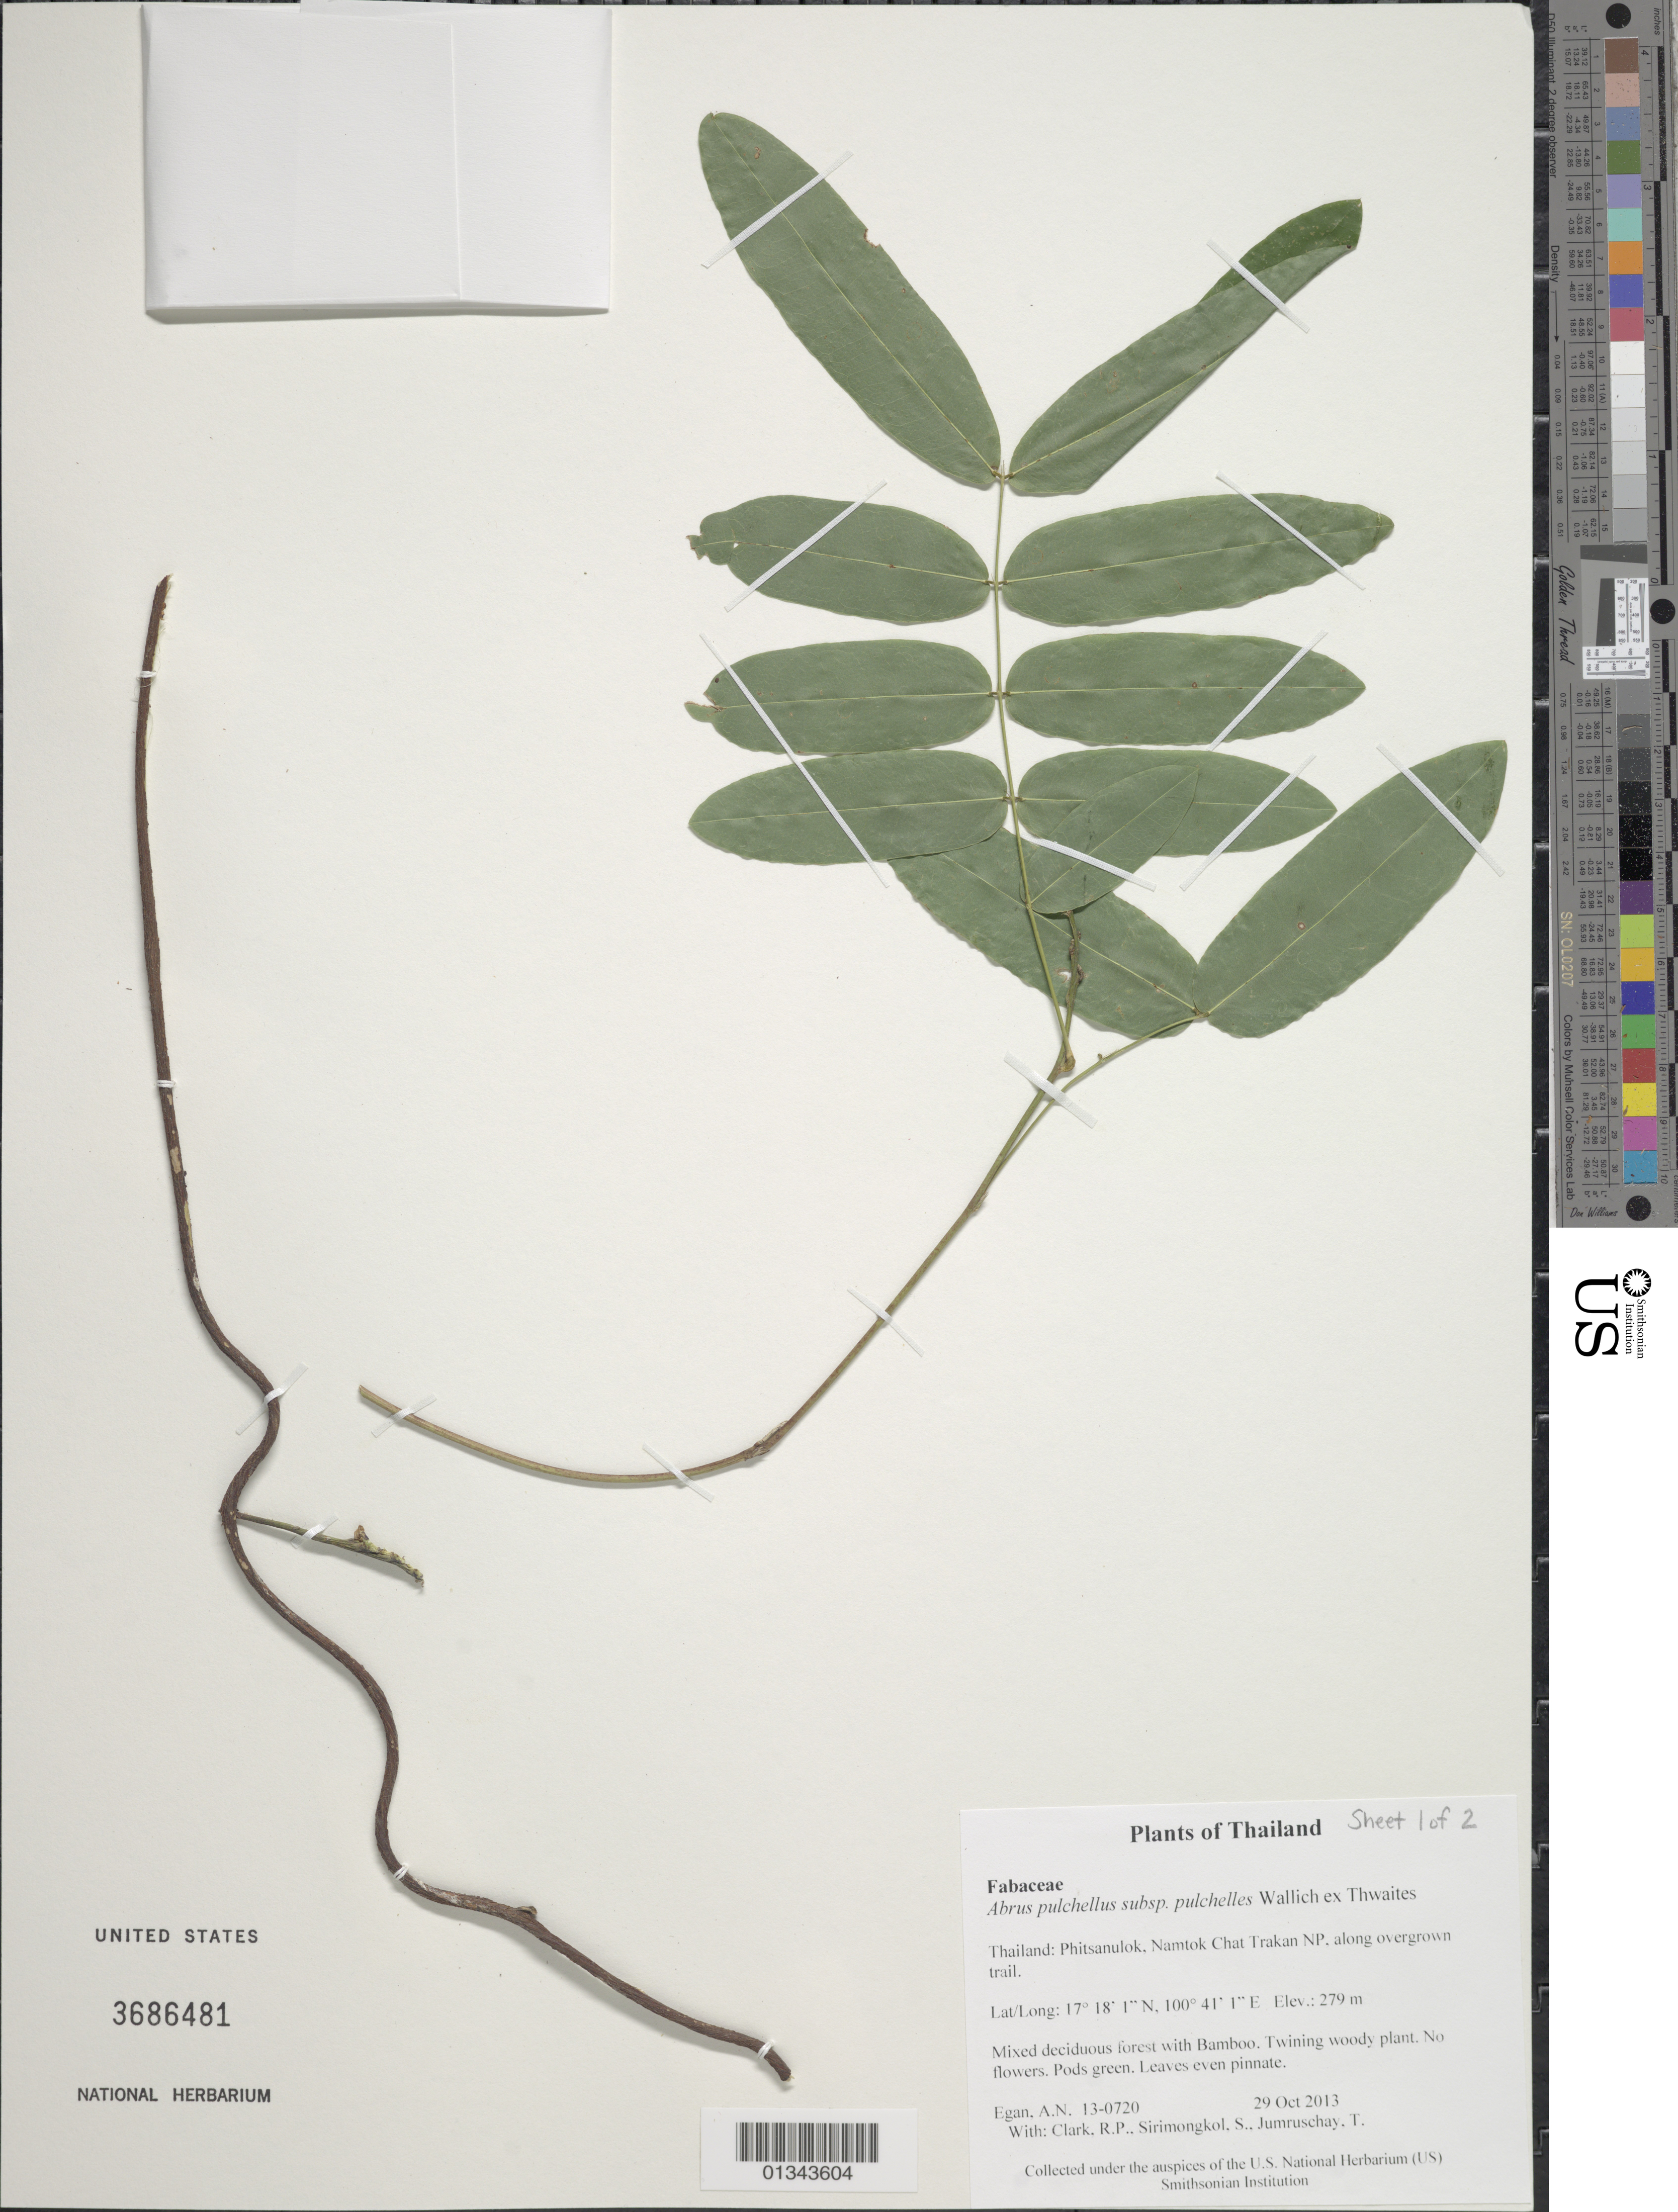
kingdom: Plantae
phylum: Tracheophyta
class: Magnoliopsida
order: Fabales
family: Fabaceae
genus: Abrus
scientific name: Abrus pulchellus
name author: Wall.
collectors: A. N. Egan, R. P. Clark, S. Sirimongkol & T. Jumruschay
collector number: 13-0720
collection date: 2013-10-29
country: Thailand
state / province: Phitsanulok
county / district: Chat Trakan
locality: Namtok Chat Trakan NP, along overgrown trail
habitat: Mixed deciduous forest with Bamboo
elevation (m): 279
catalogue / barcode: US 3686481